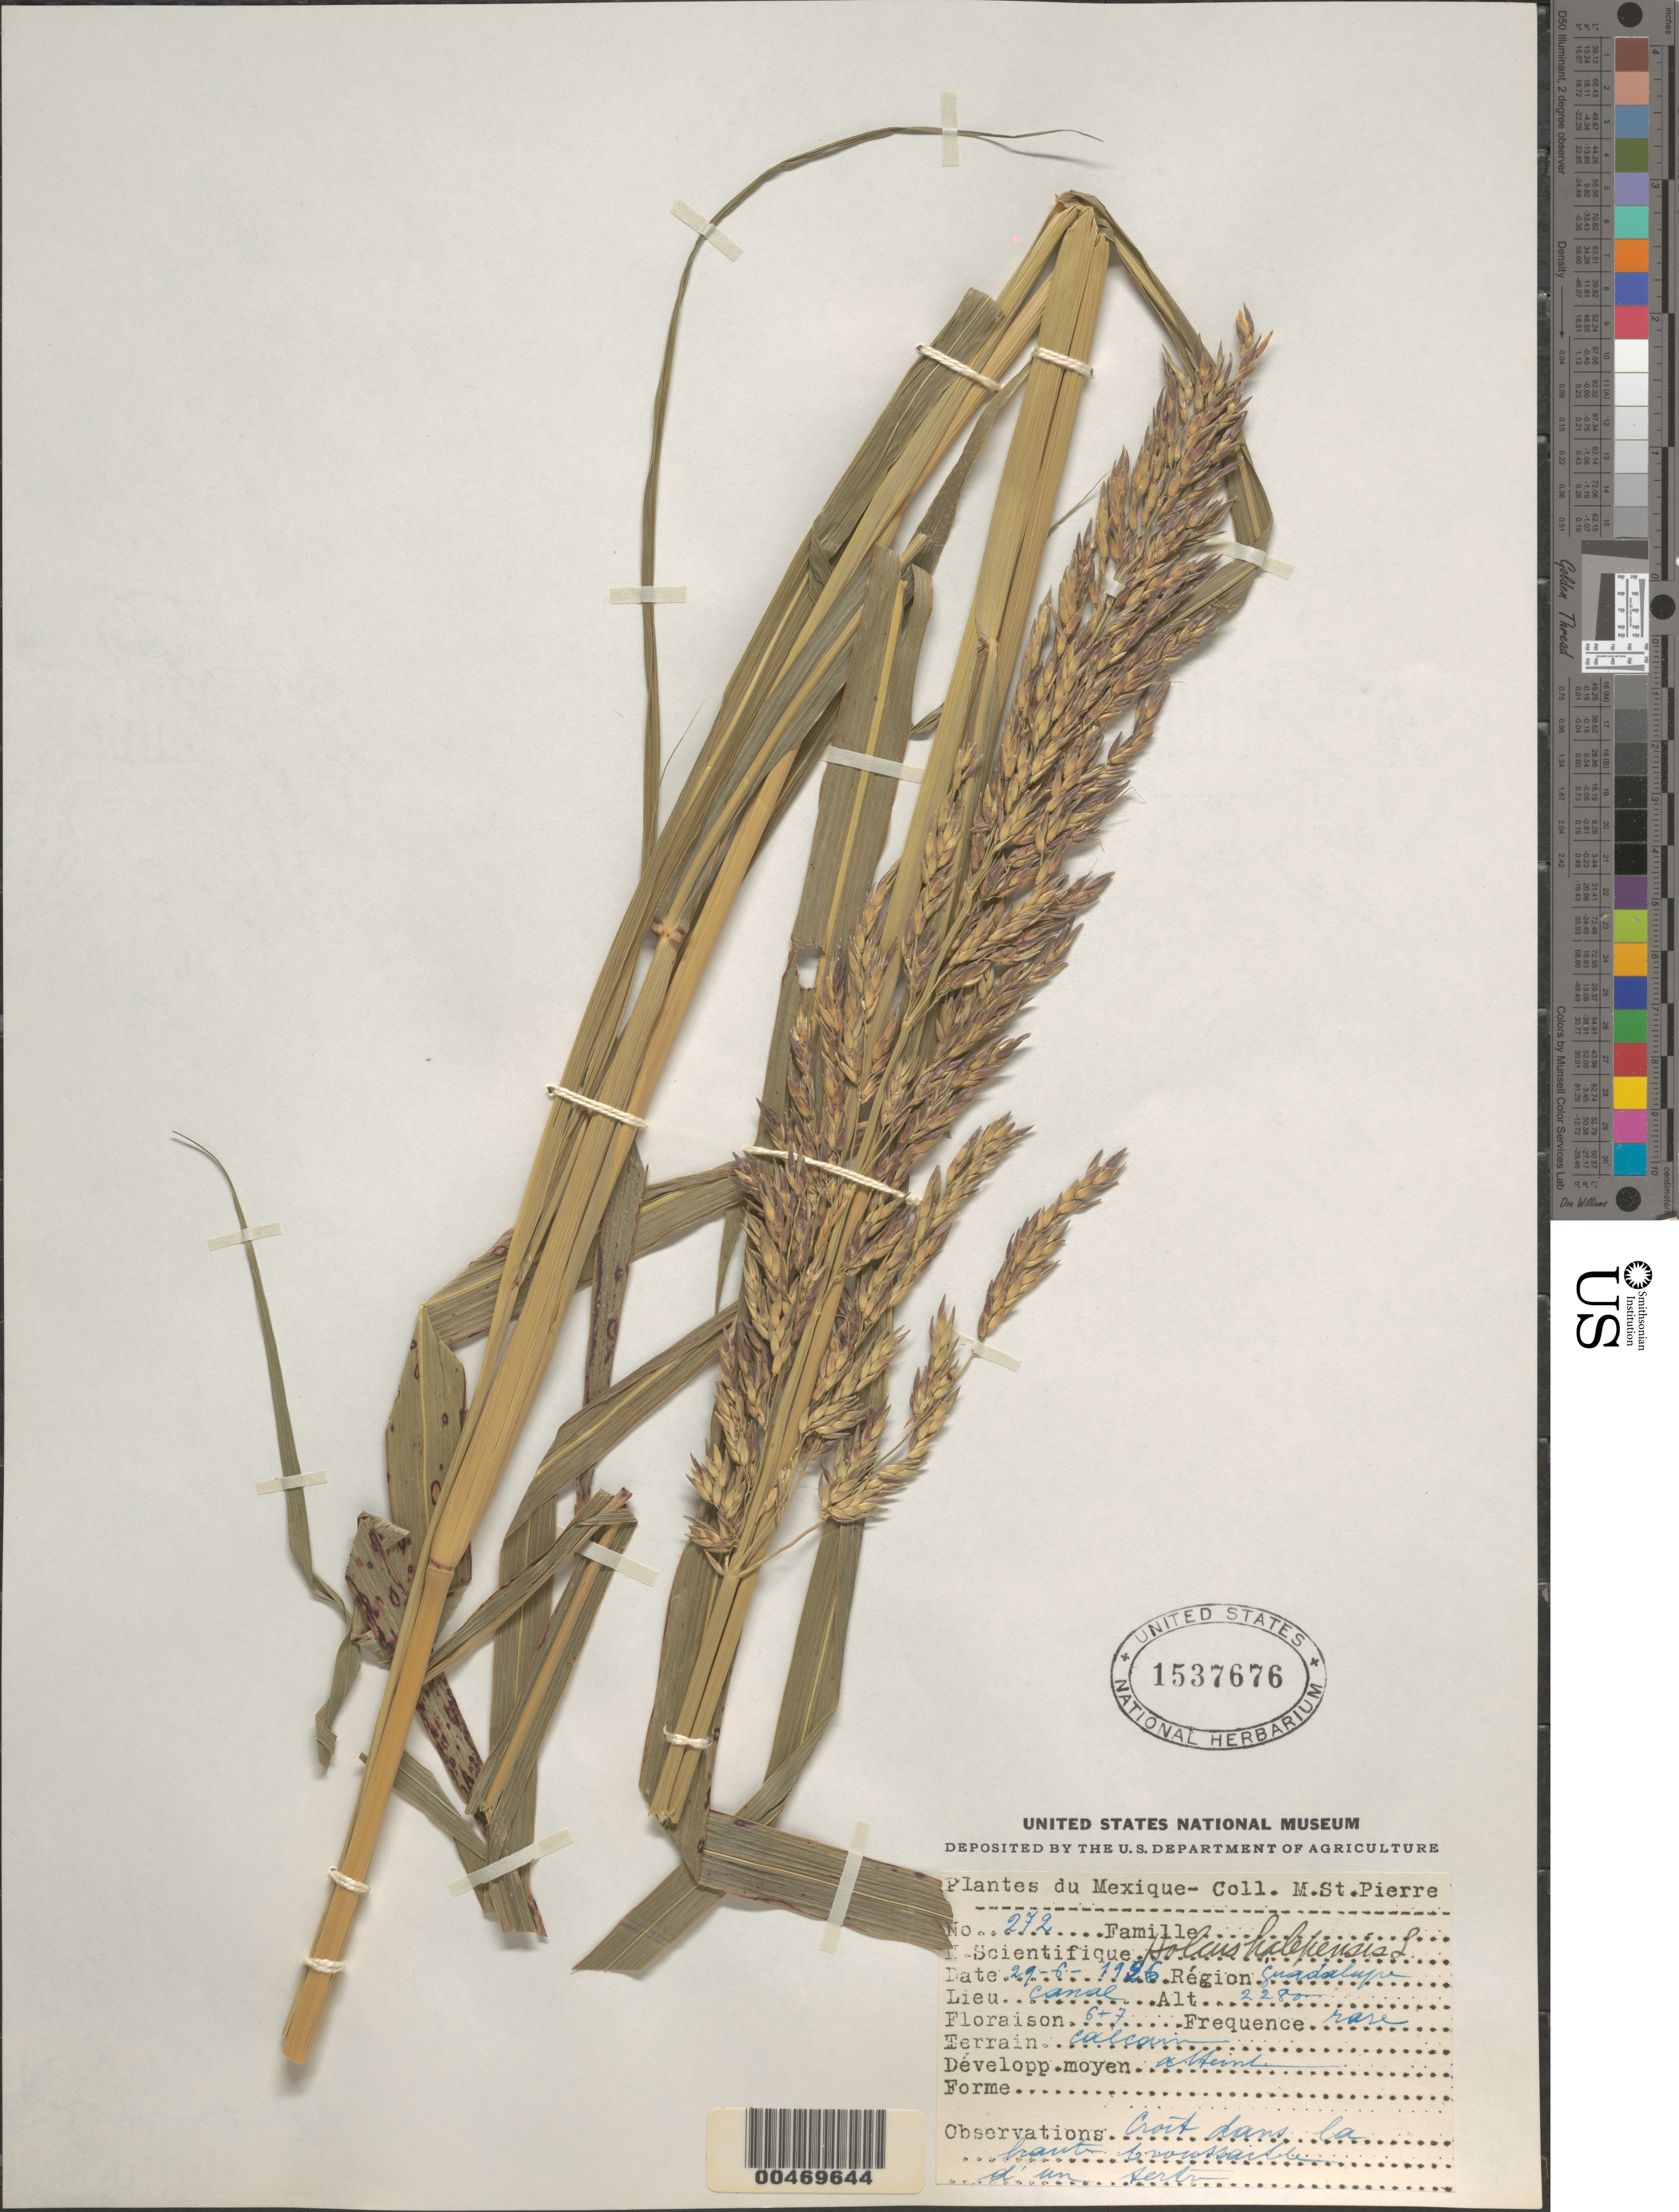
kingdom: Plantae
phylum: Tracheophyta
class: Liliopsida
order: Poales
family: Poaceae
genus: Sorghum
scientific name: Sorghum halepense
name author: (L.) Pers.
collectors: M. Saint-Pierre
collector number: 272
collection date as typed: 29 Jun 1926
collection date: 1926-06-29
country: Mexico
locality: Guadalupe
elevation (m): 2280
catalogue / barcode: US 1537676